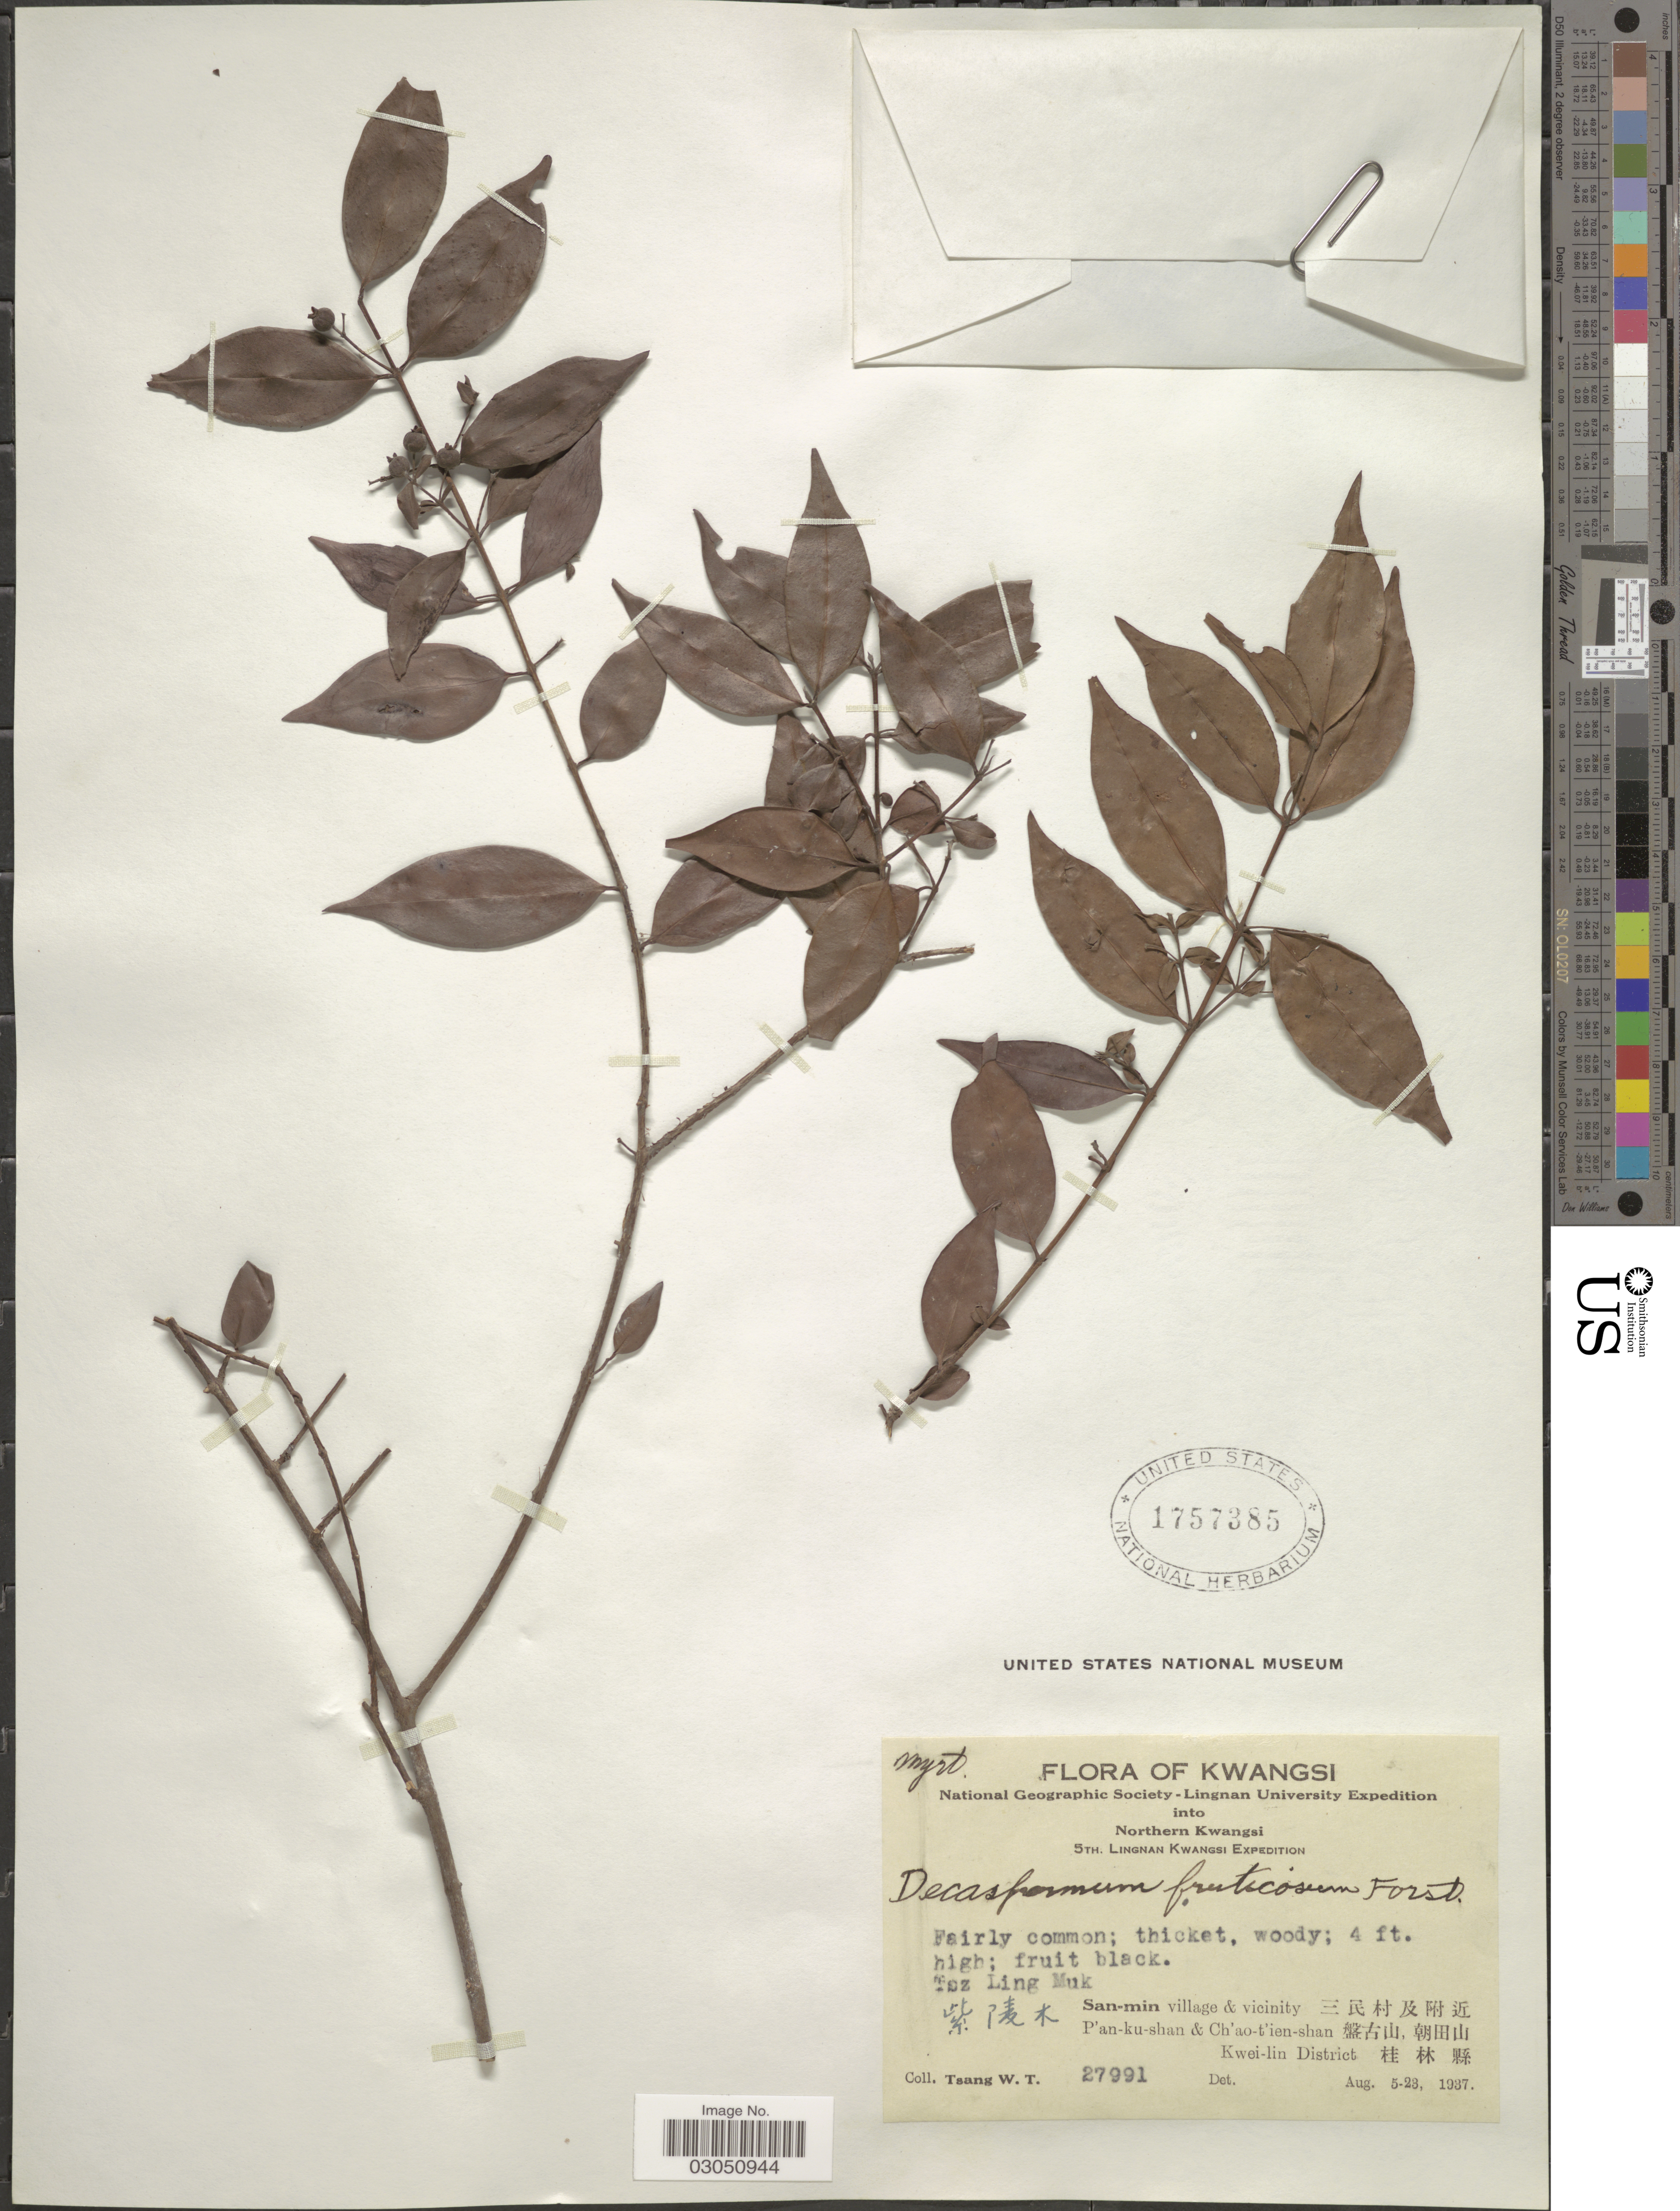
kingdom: Plantae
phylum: Tracheophyta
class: Magnoliopsida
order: Myrtales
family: Myrtaceae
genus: Decaspermum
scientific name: Decaspermum gracilentum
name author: (Hance) Merr. & L.M. Perry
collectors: W. T. Tsang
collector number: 27991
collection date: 1937-08-05/1937-08-23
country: China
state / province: Guangxi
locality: Kwangsi. Northern Kwangsi. San-min village & vicinity X. P'an-ku-shan & Ch'ao-t'ien-shan X. Kwei-lin District X.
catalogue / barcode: US 1757385